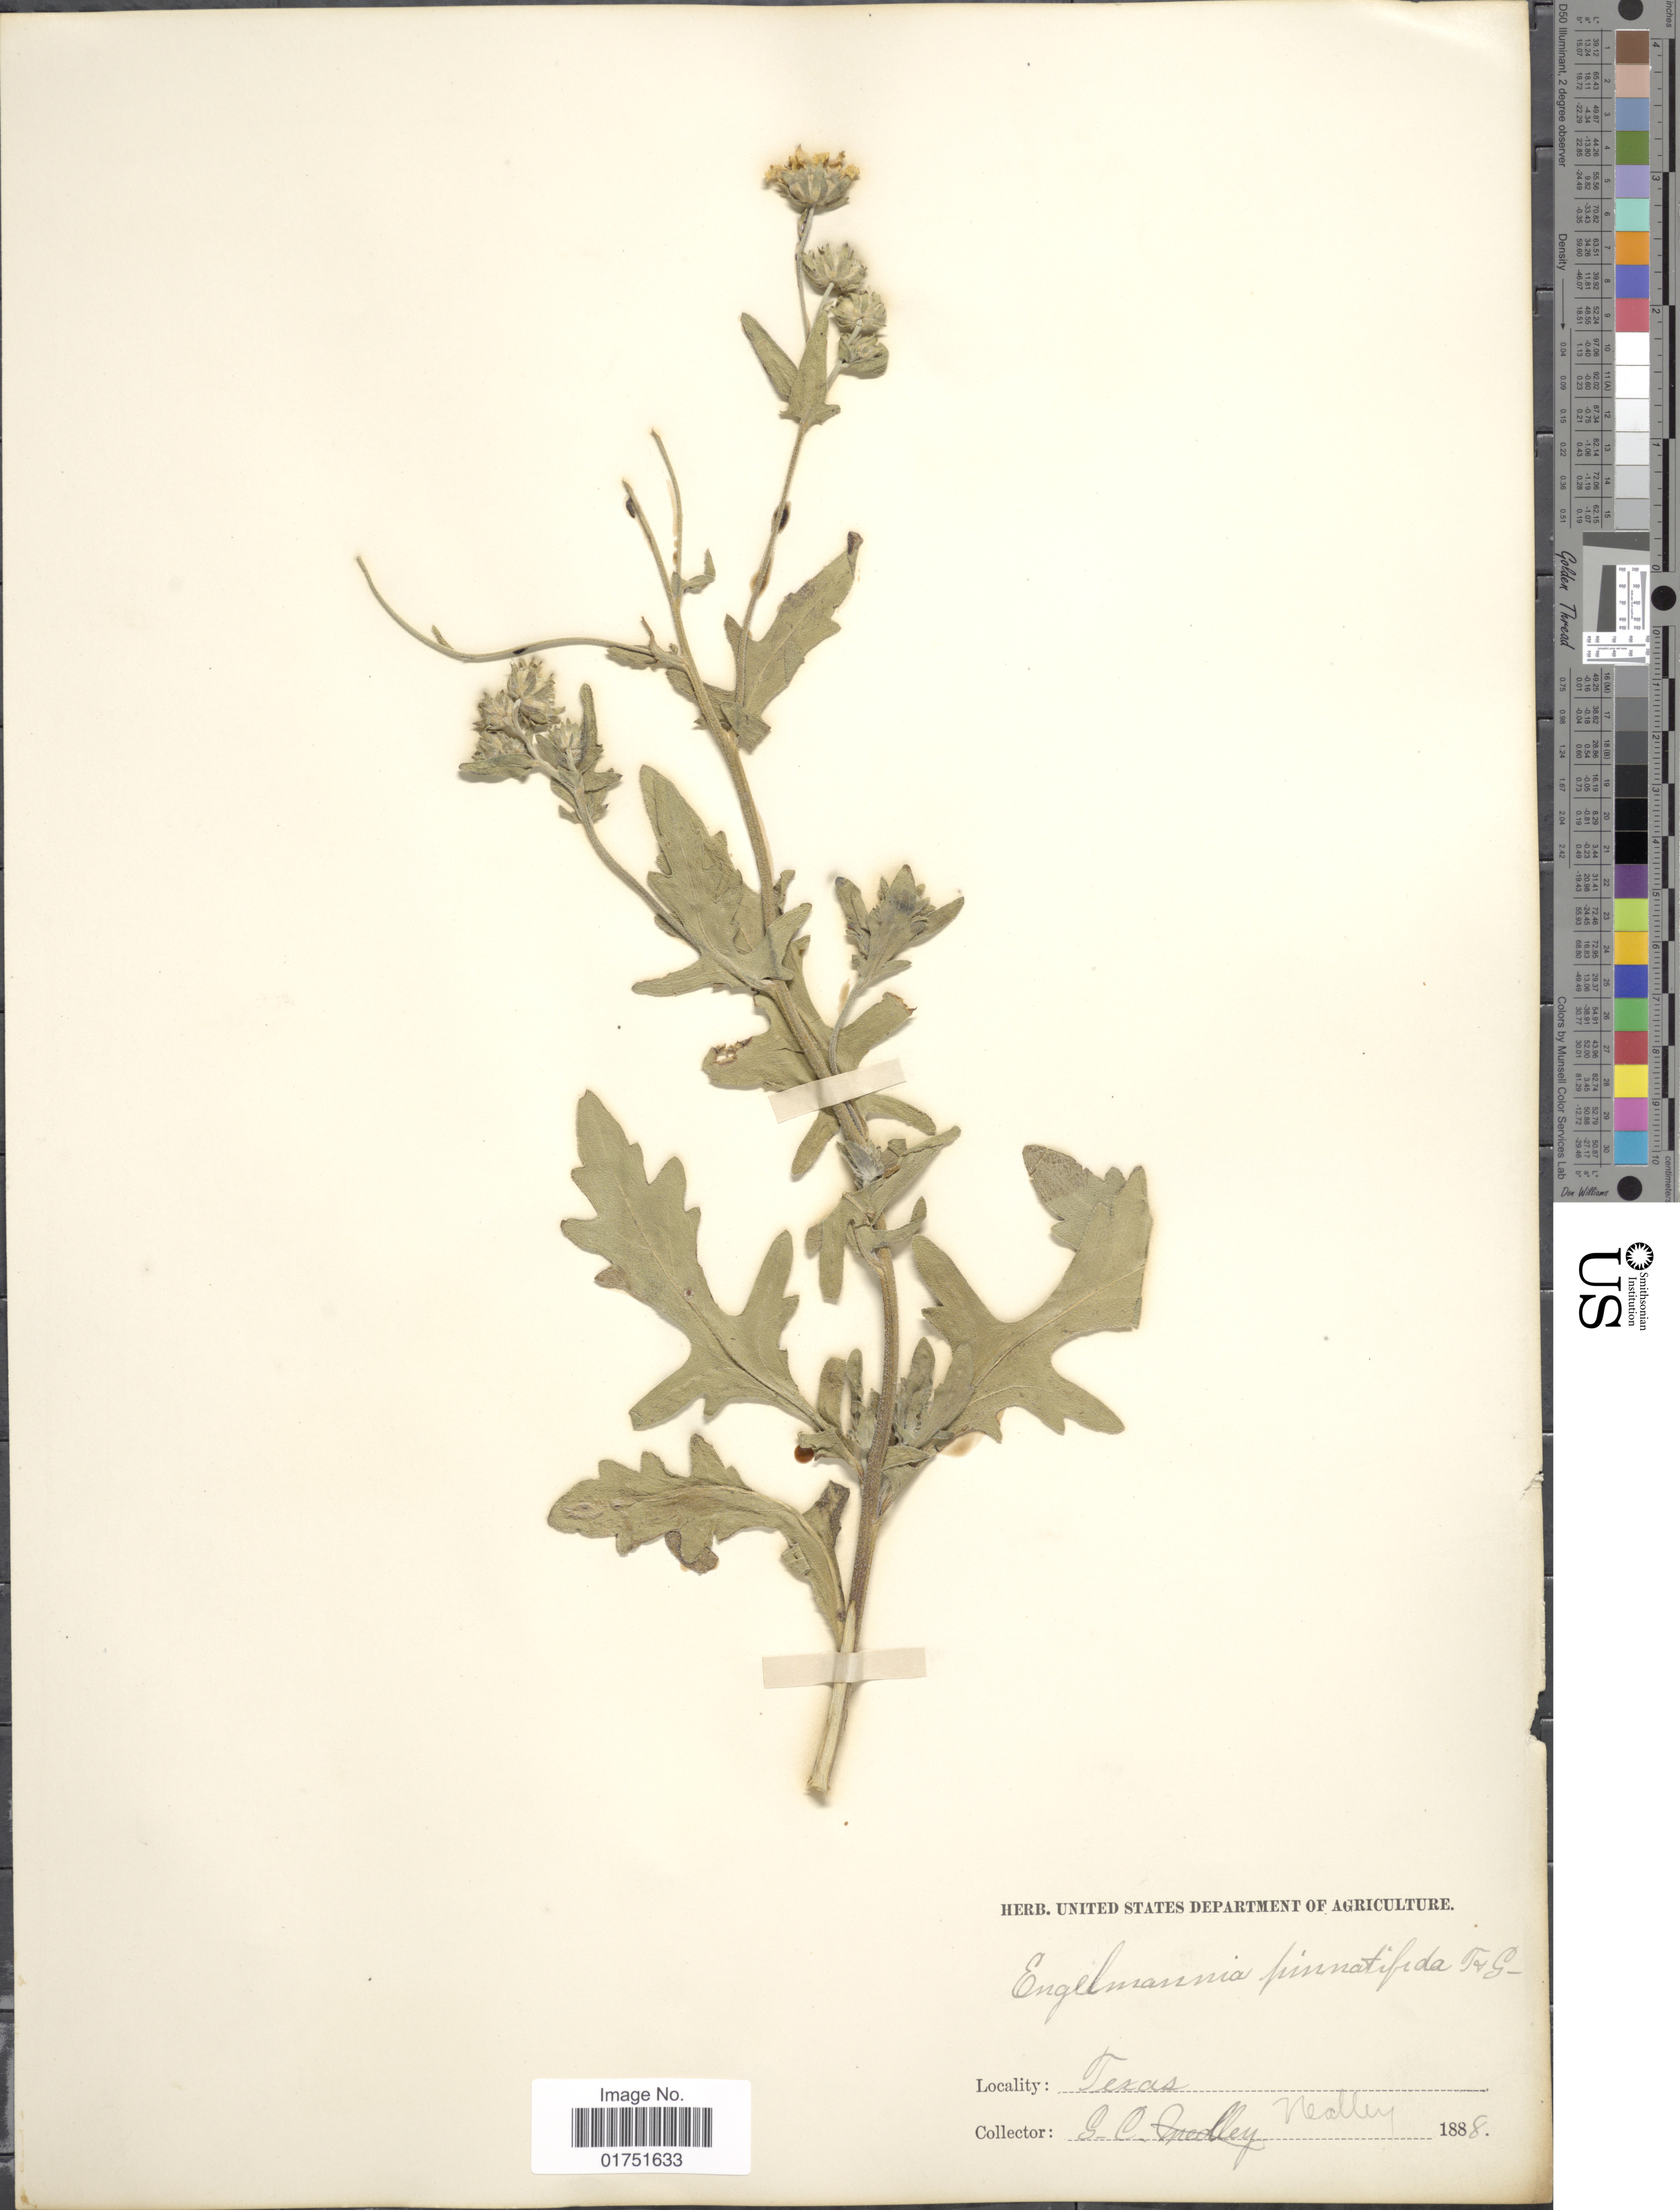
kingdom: Plantae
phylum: Tracheophyta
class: Magnoliopsida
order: Asterales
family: Asteraceae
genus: Engelmannia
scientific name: Engelmannia pinnatifida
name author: Torr. & A. Gray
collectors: G. C. Nealley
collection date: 1888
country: United States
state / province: Texas